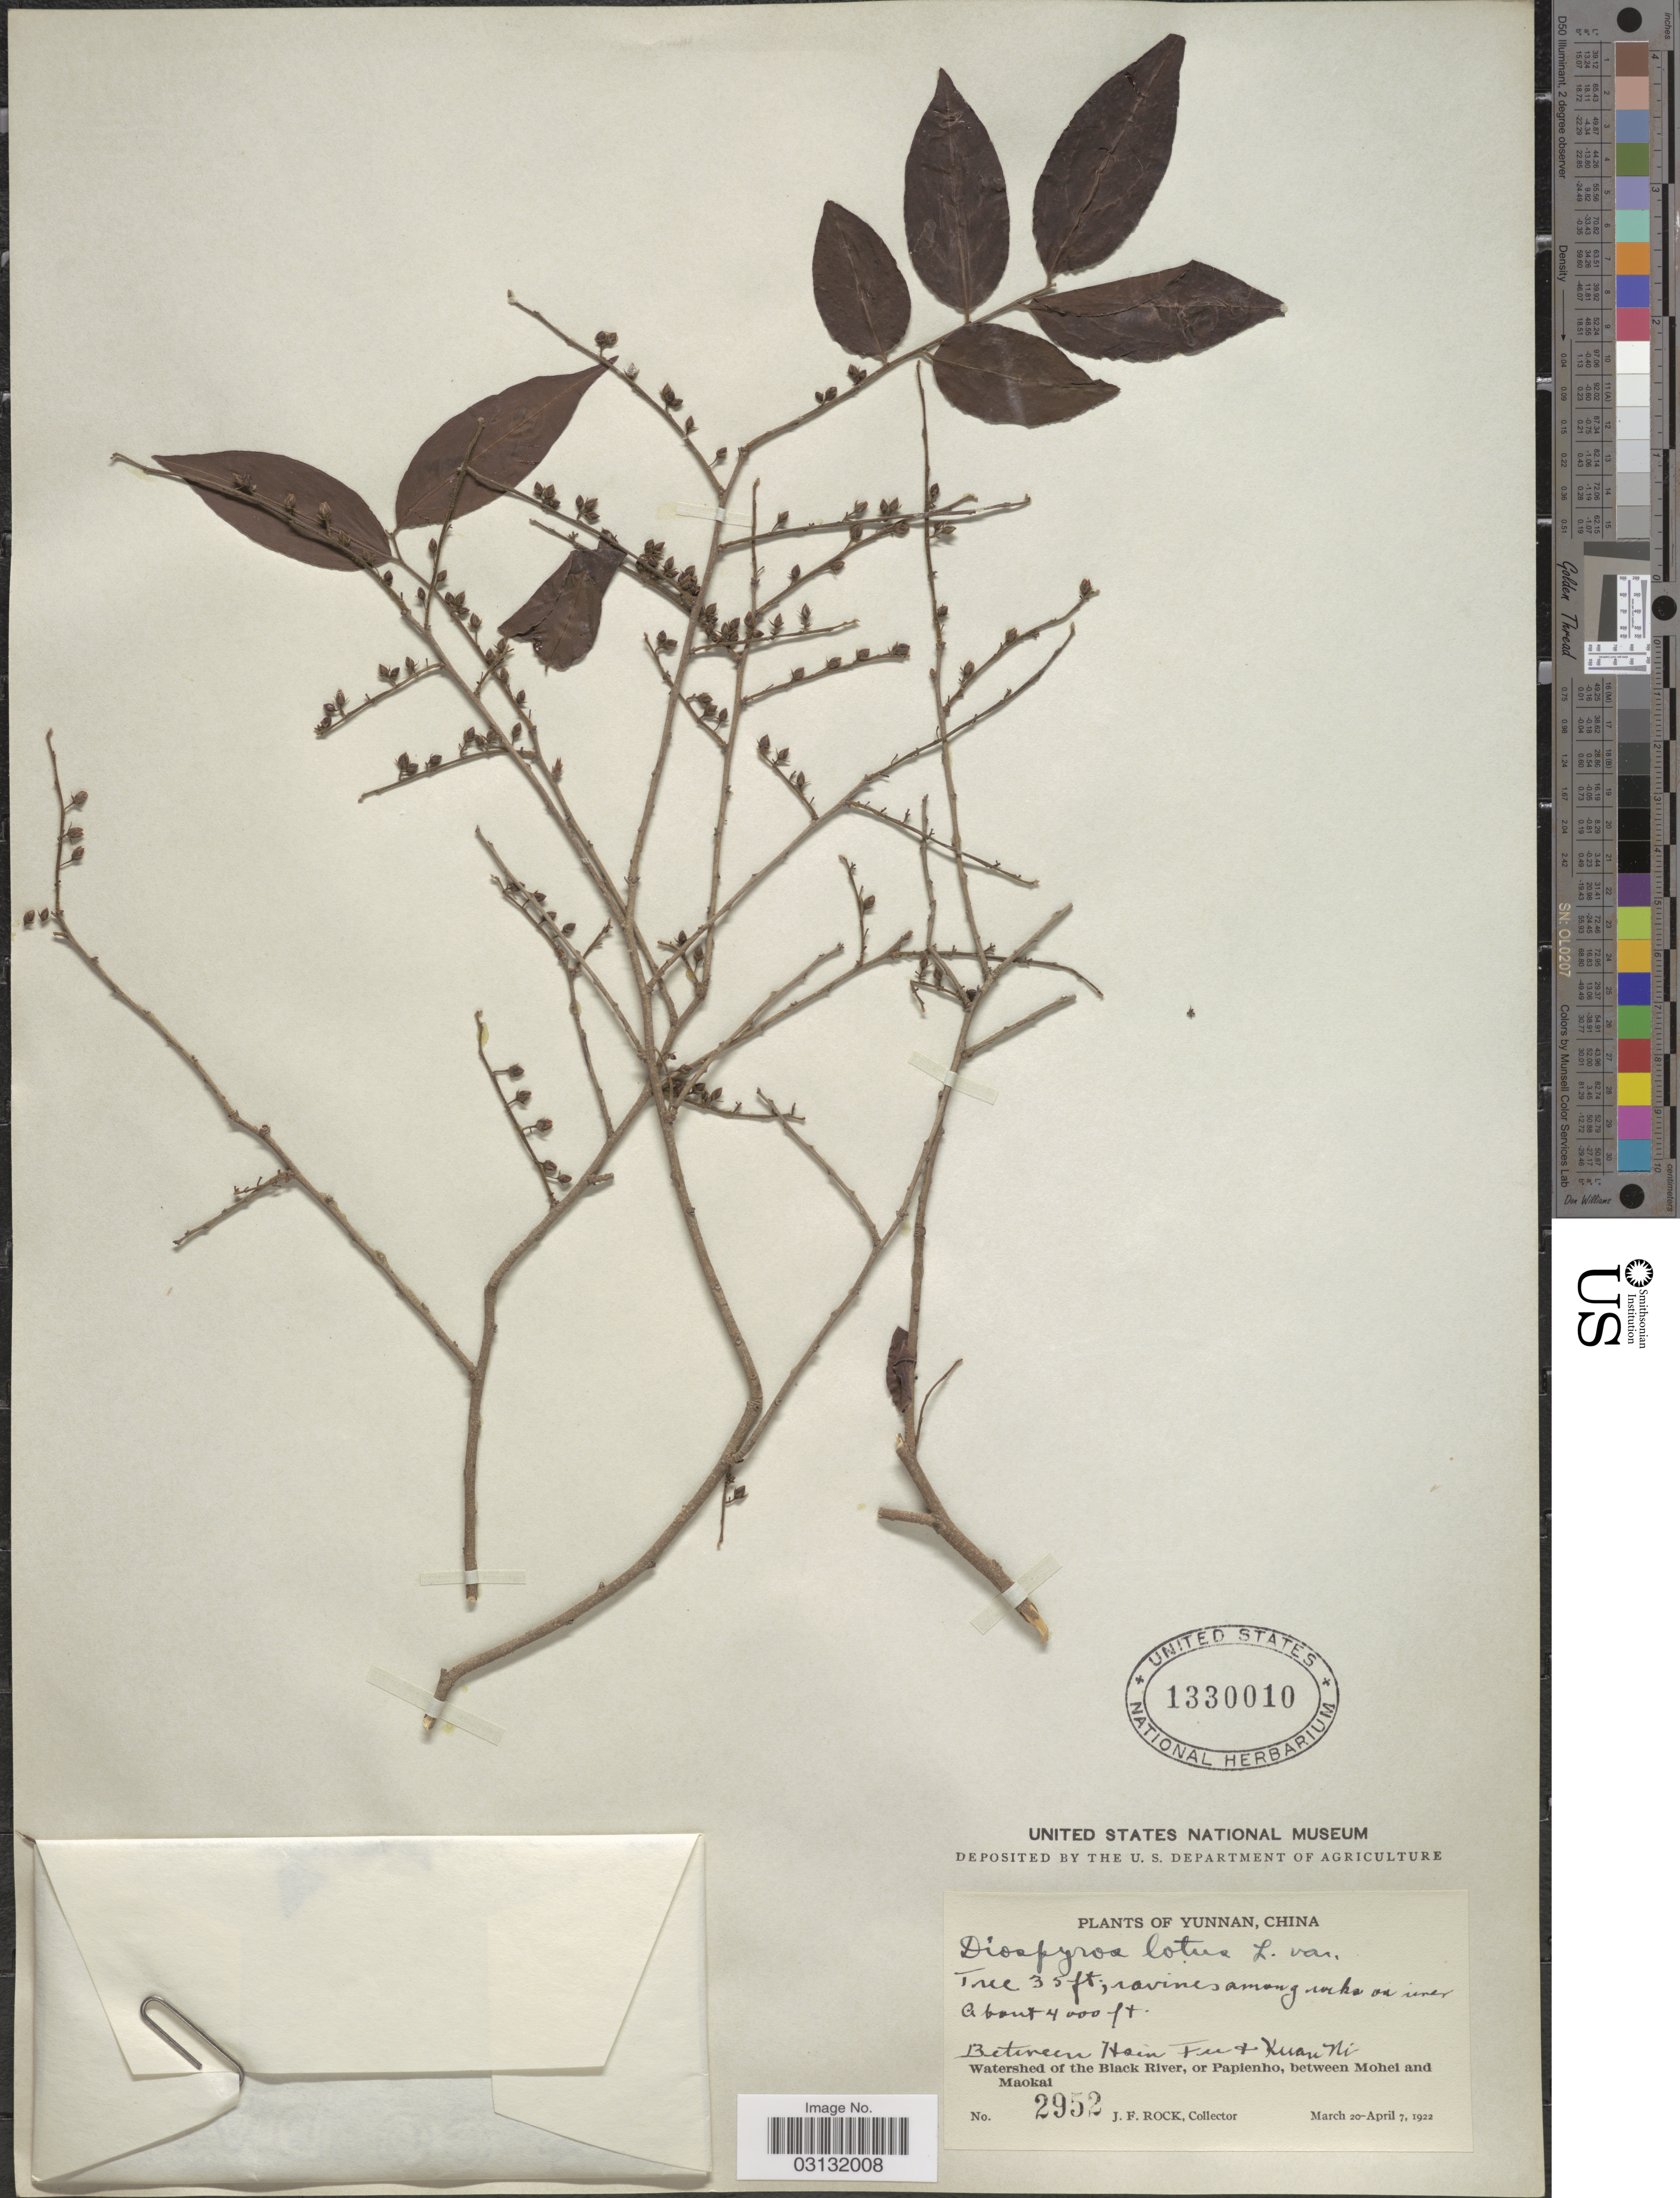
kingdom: Plantae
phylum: Tracheophyta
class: Magnoliopsida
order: Ericales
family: Ebenaceae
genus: Diospyros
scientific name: Diospyros lotus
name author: L.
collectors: J. Rock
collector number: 2952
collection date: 1922-03-20/1922-04-07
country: China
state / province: Yunnan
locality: Between Hsin Fu & Kuan Ni, Watershed of the Black River, or Papienho, between Mohei and Maokai.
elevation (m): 1219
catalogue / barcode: US 1330010